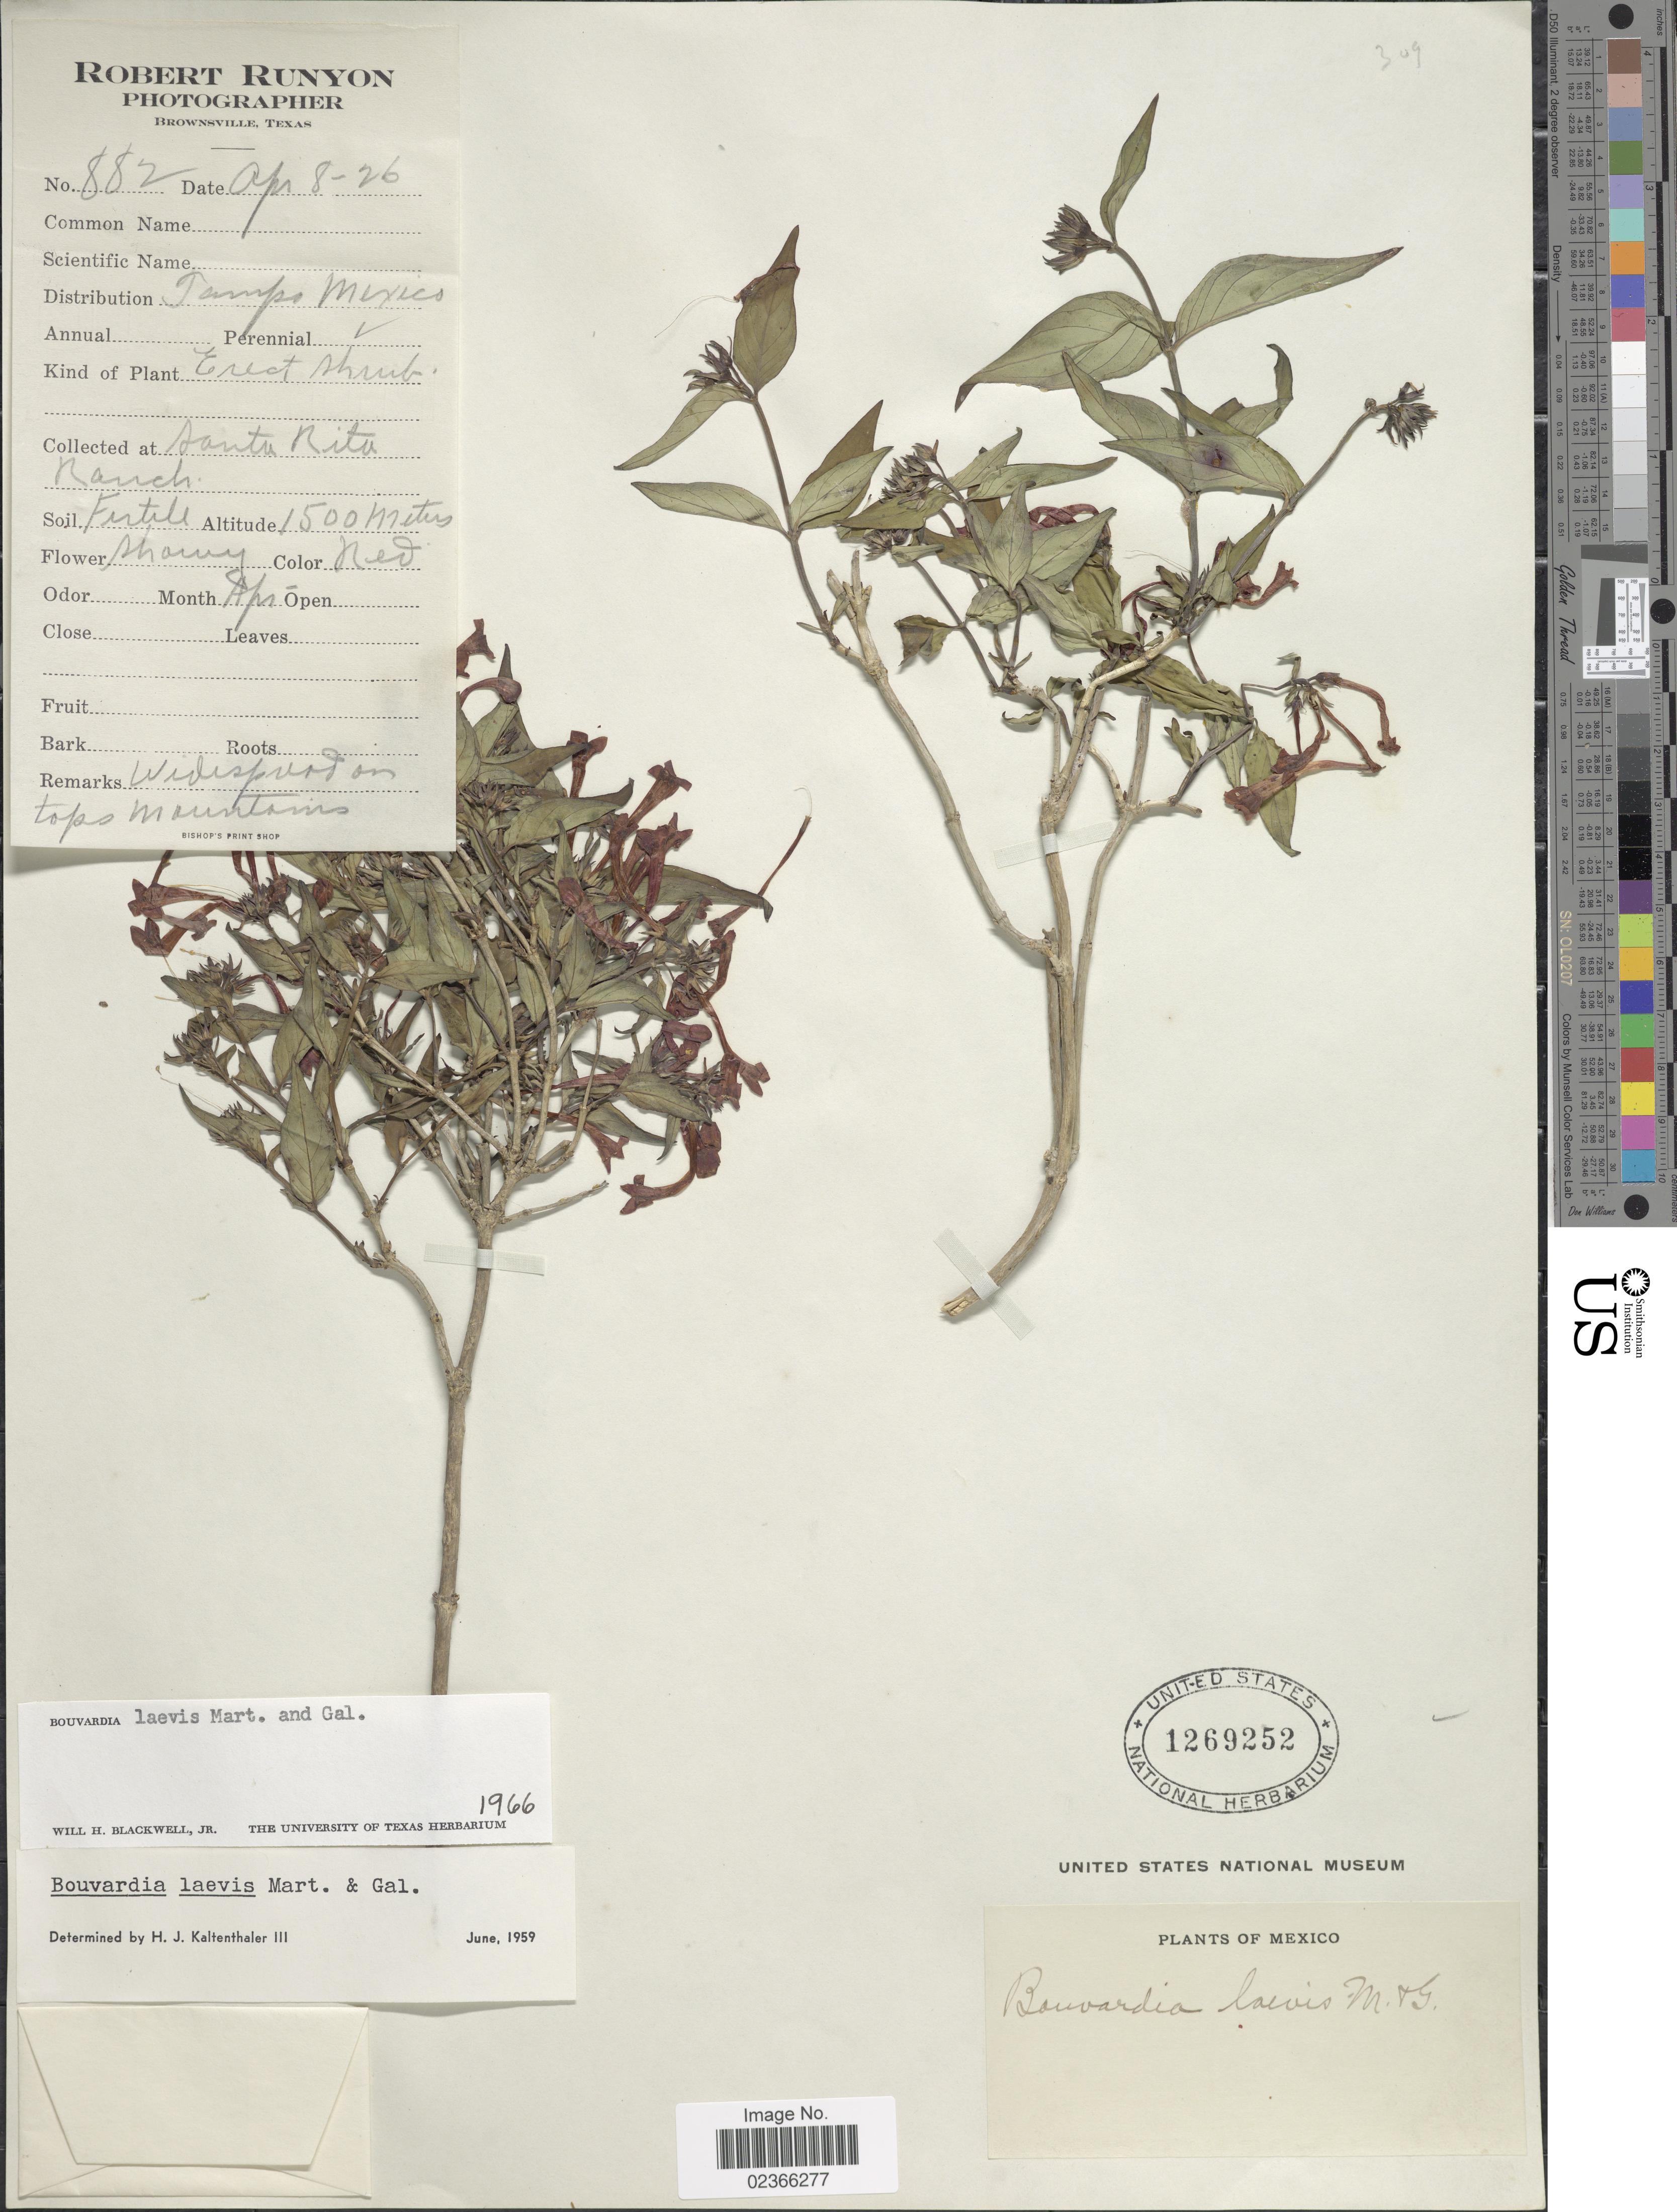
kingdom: Plantae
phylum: Tracheophyta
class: Magnoliopsida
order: Gentianales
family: Rubiaceae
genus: Bouvardia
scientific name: Bouvardia laevis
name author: M. Martens & Galeotti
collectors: R. Runyon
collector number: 882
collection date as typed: Transcribed d/m/y: 8/4/26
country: Mexico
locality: Santa Rita Ranch.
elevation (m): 1500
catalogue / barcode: US 1269252